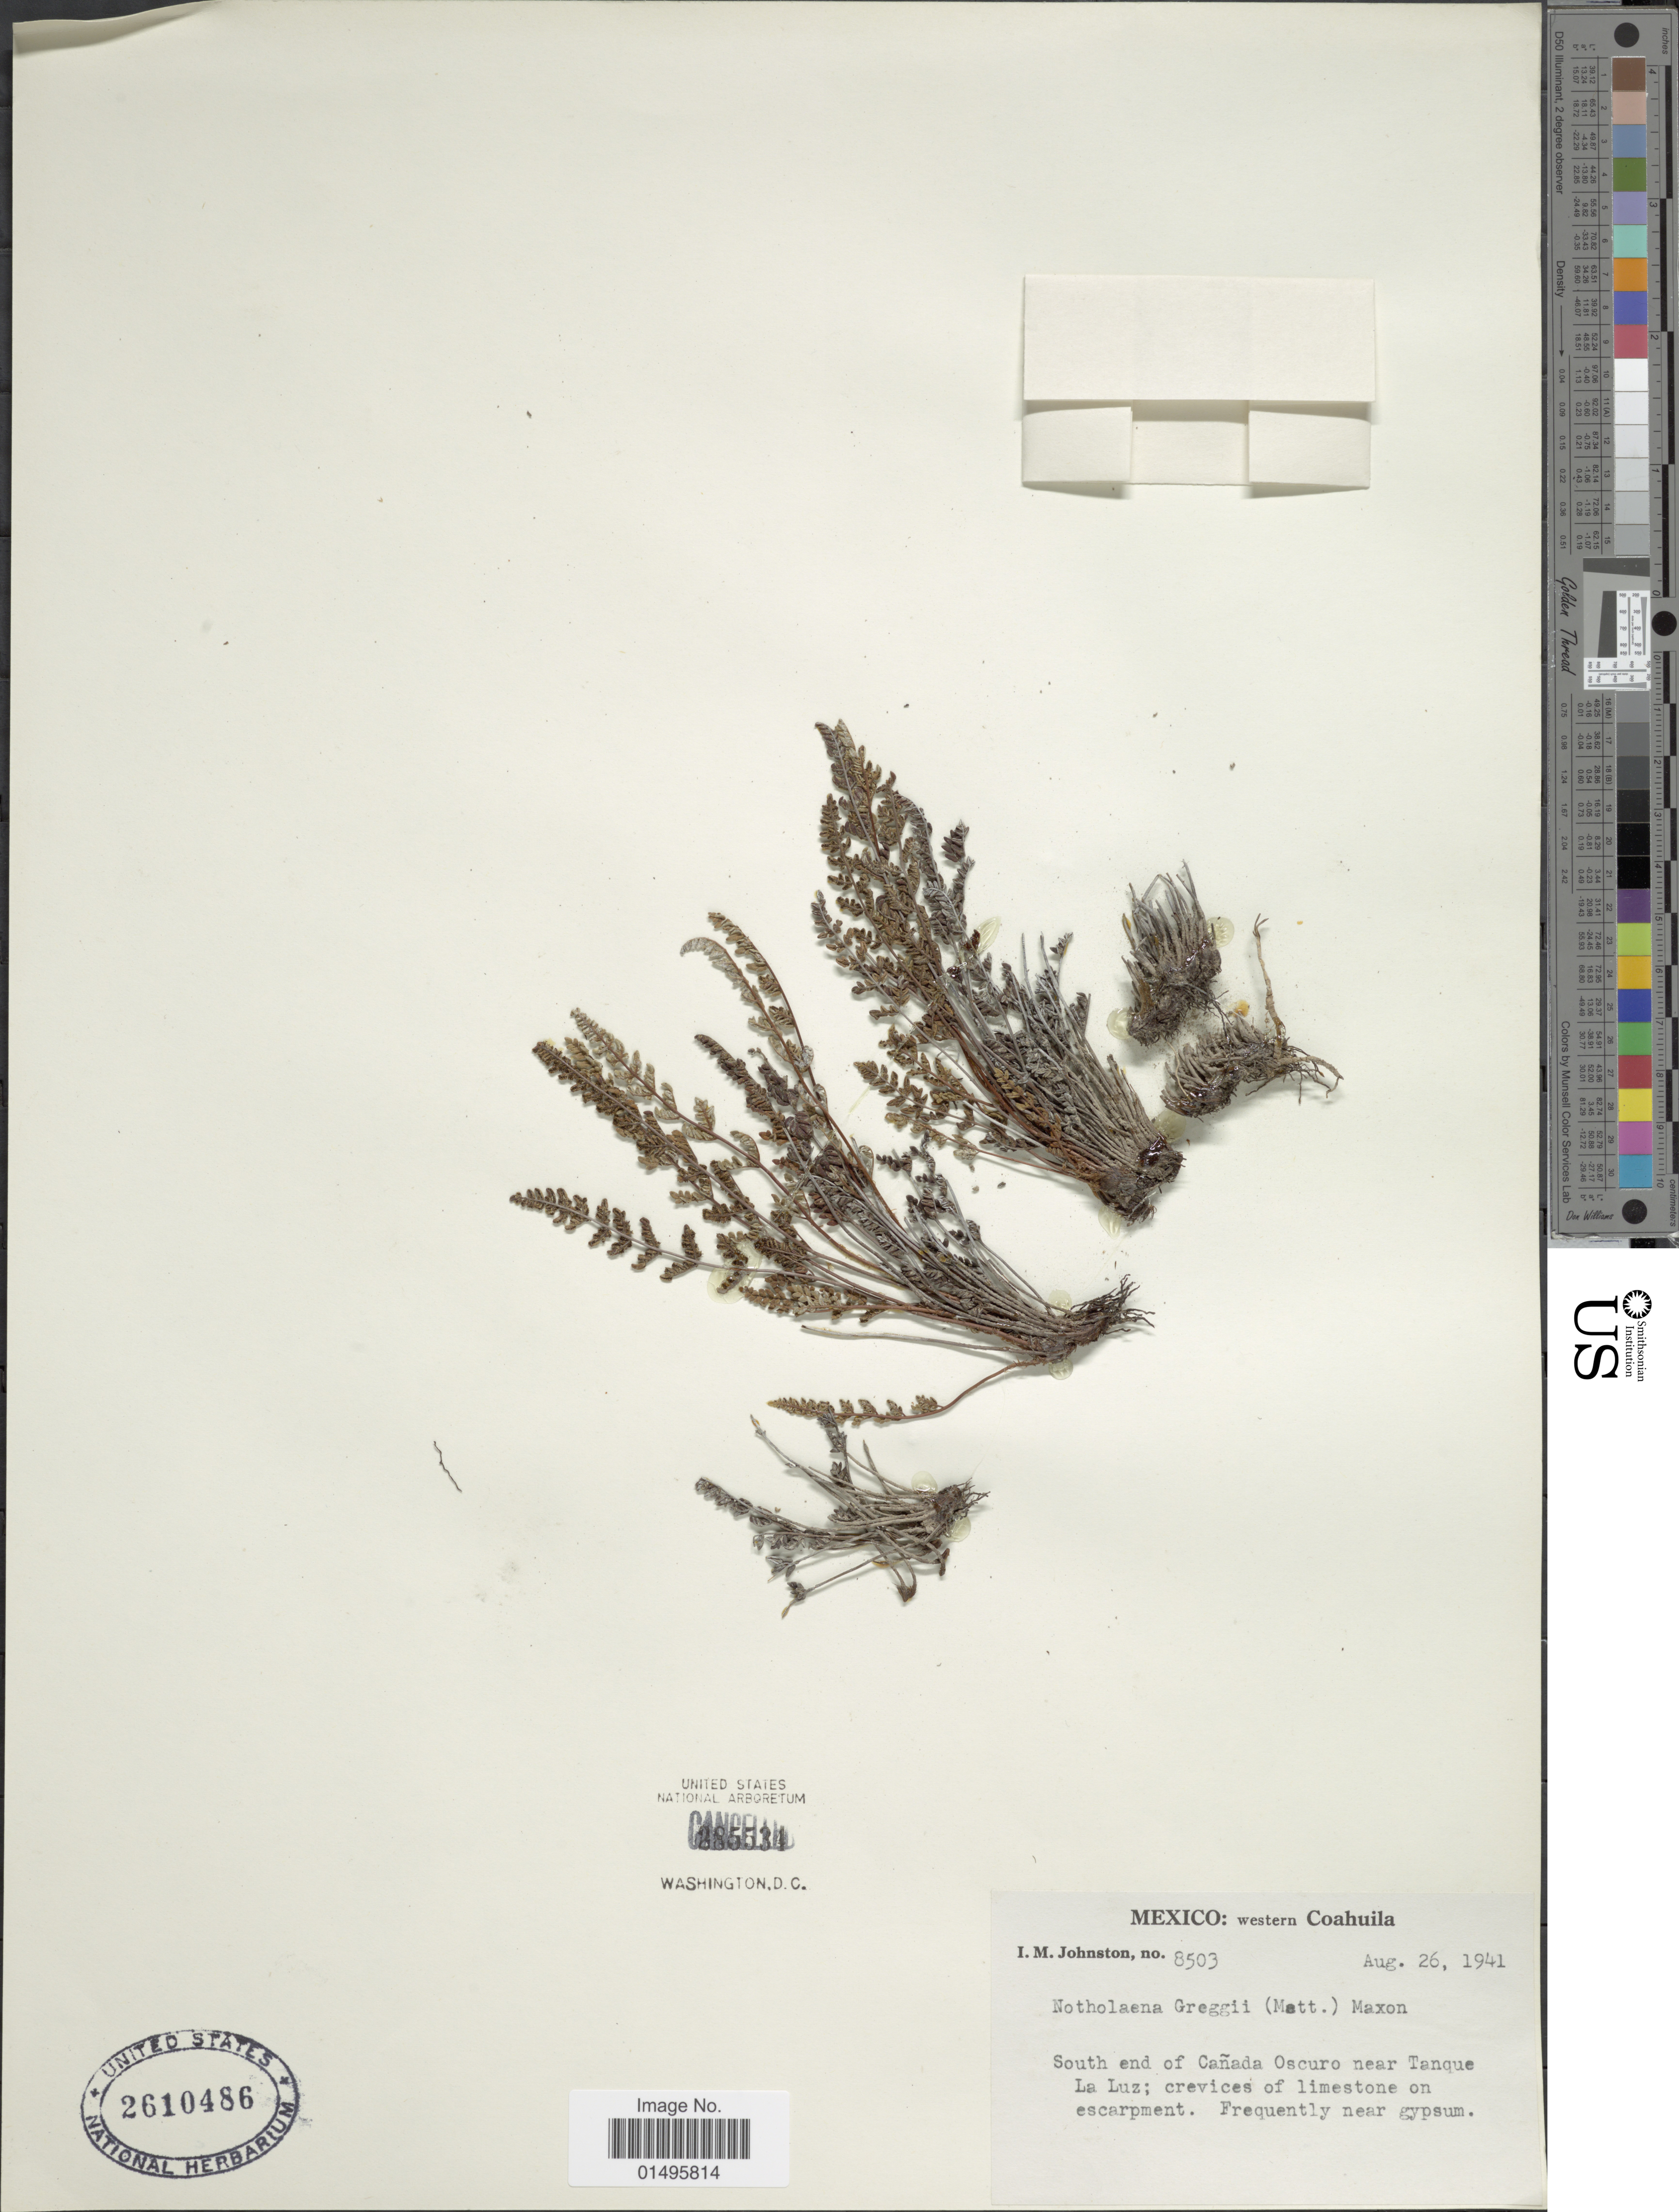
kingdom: Plantae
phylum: Tracheophyta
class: Polypodiopsida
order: Polypodiales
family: Pteridaceae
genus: Notholaena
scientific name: Notholaena greggii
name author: (Mett.) Maxon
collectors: I.M. Johnston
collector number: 8503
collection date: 1941-08-26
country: Mexico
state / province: Coahuila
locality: Mexico, Western Coahuila, Southe end of Canada Oscuro near Tangue La Luz.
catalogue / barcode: US 2610486